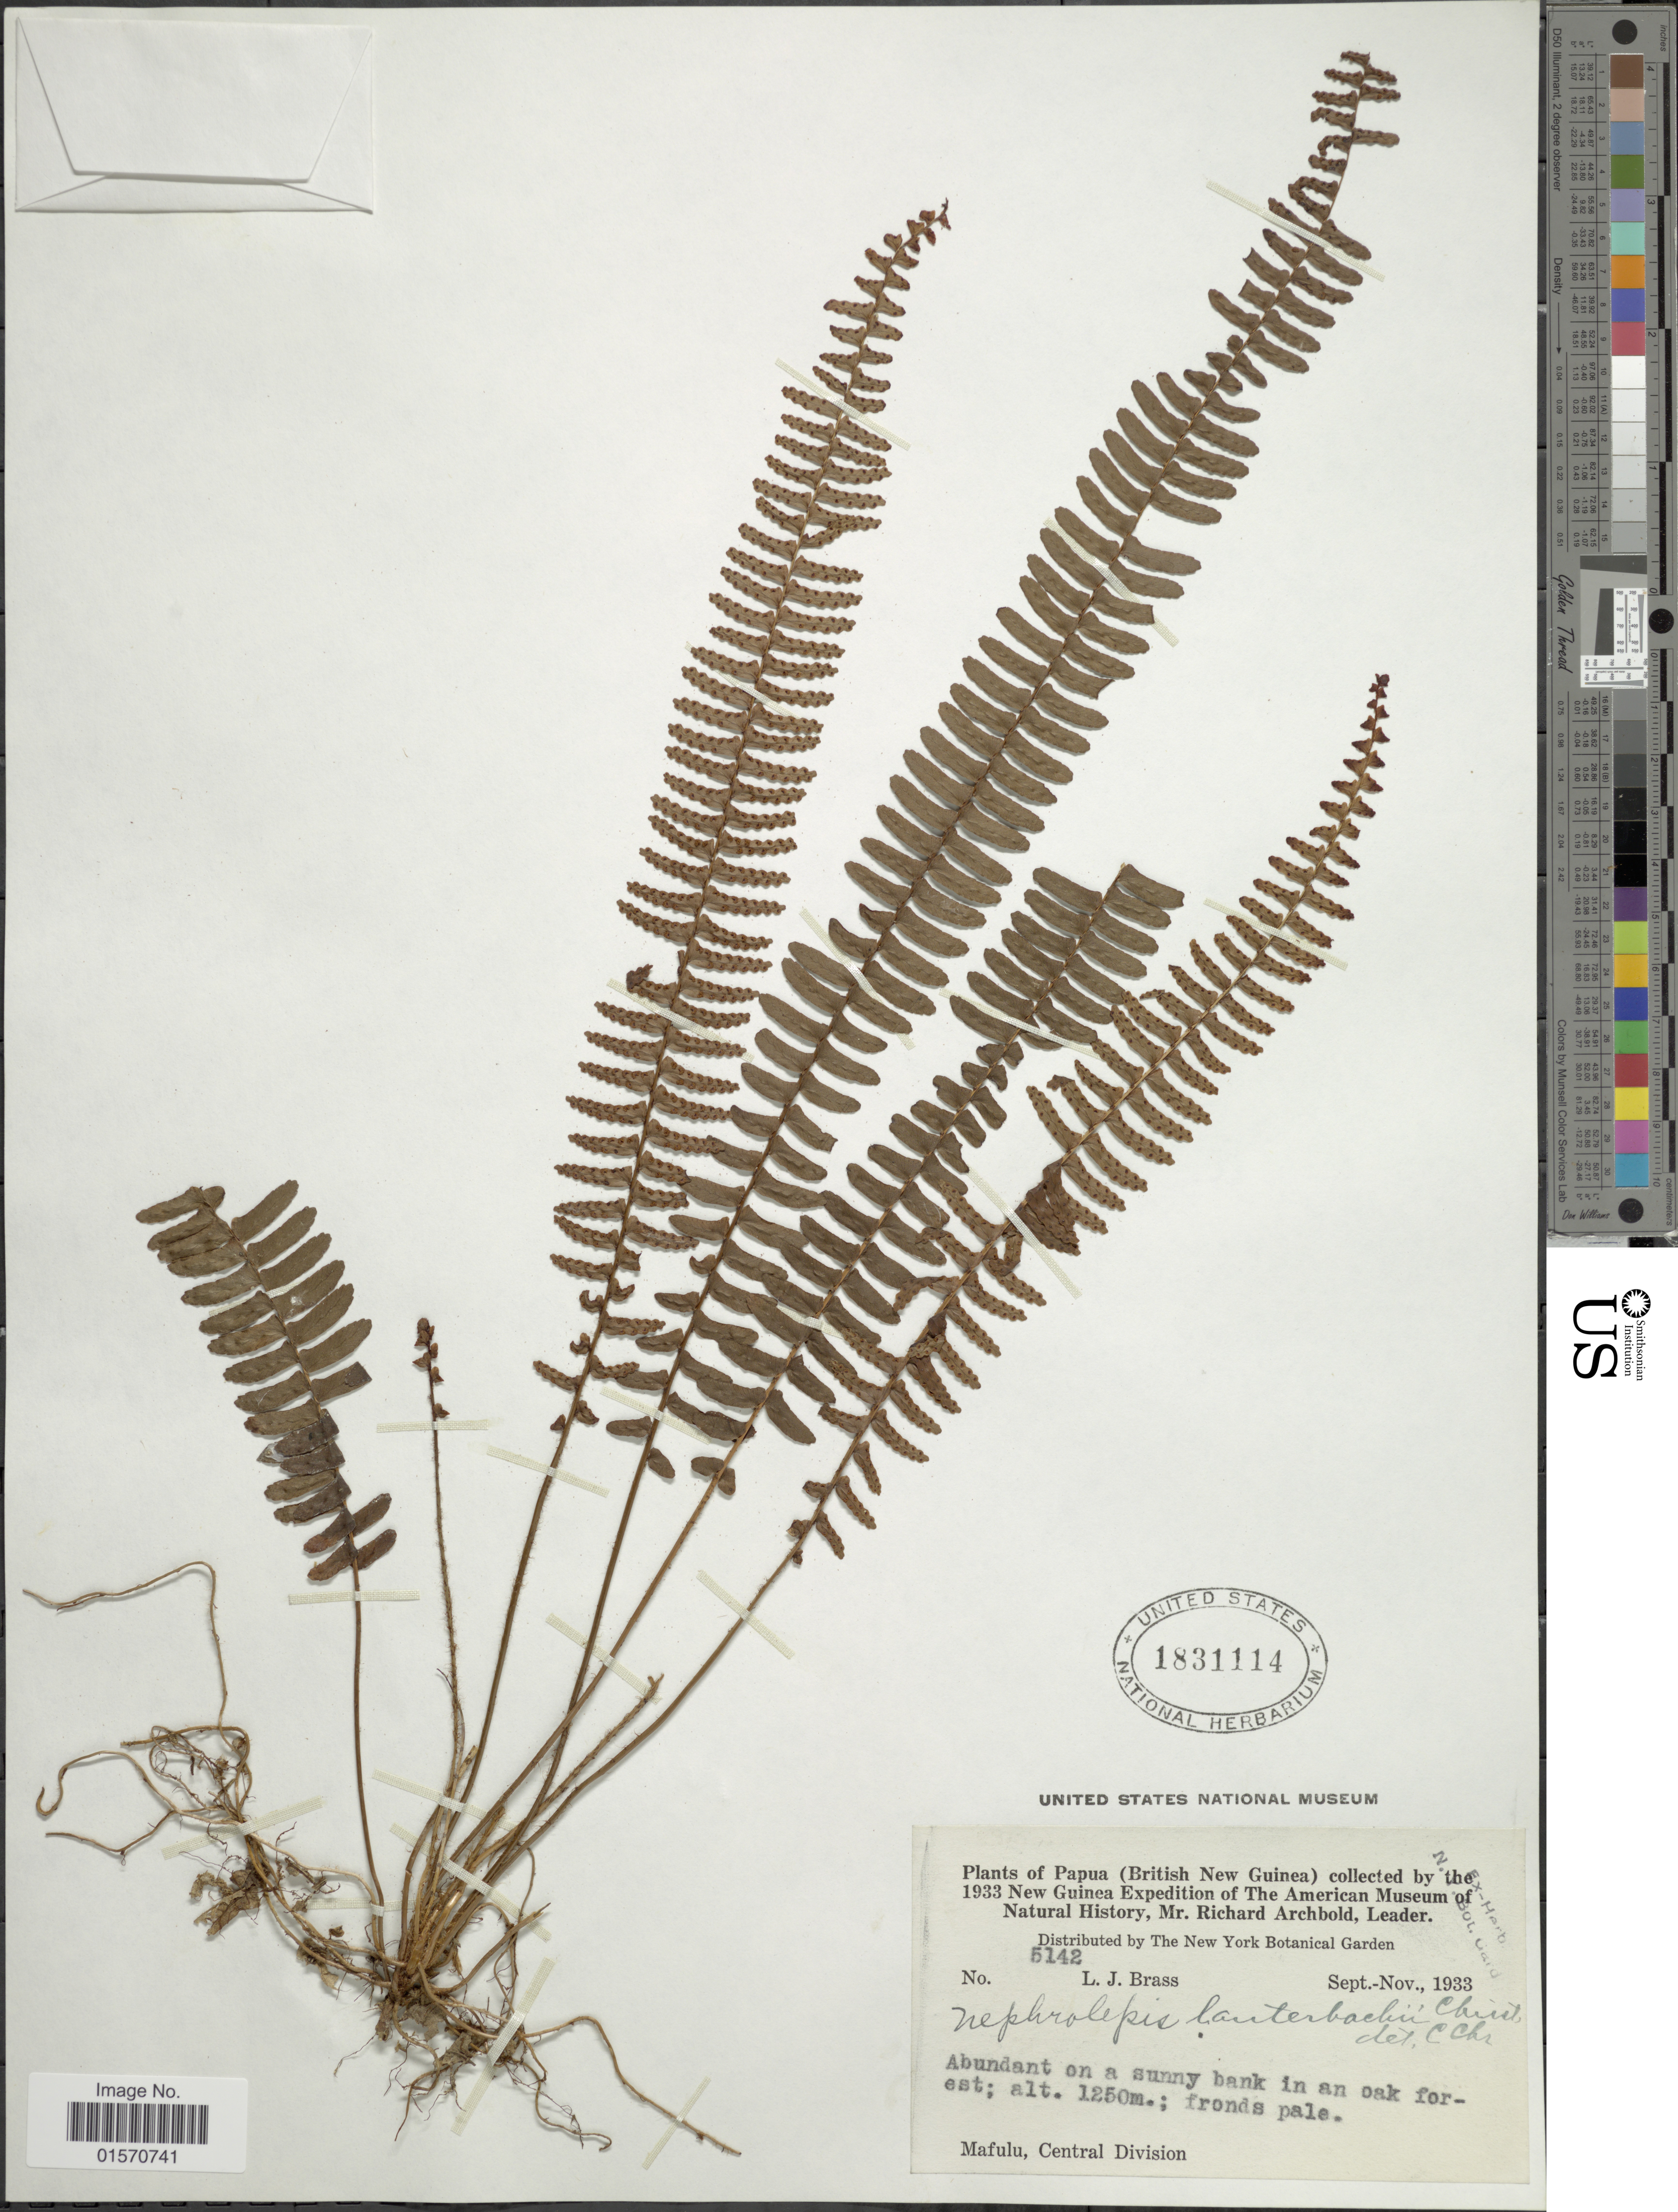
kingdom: Plantae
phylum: Tracheophyta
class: Polypodiopsida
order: Polypodiales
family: Nephrolepidaceae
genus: Nephrolepis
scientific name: Nephrolepis sp.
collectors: L. J. Brass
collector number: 5142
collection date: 1933-09/1933-11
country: Papua New Guinea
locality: Papua (British New Guinea), New Guinea. Mafulu, Central Division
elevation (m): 1250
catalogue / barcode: US 1831114